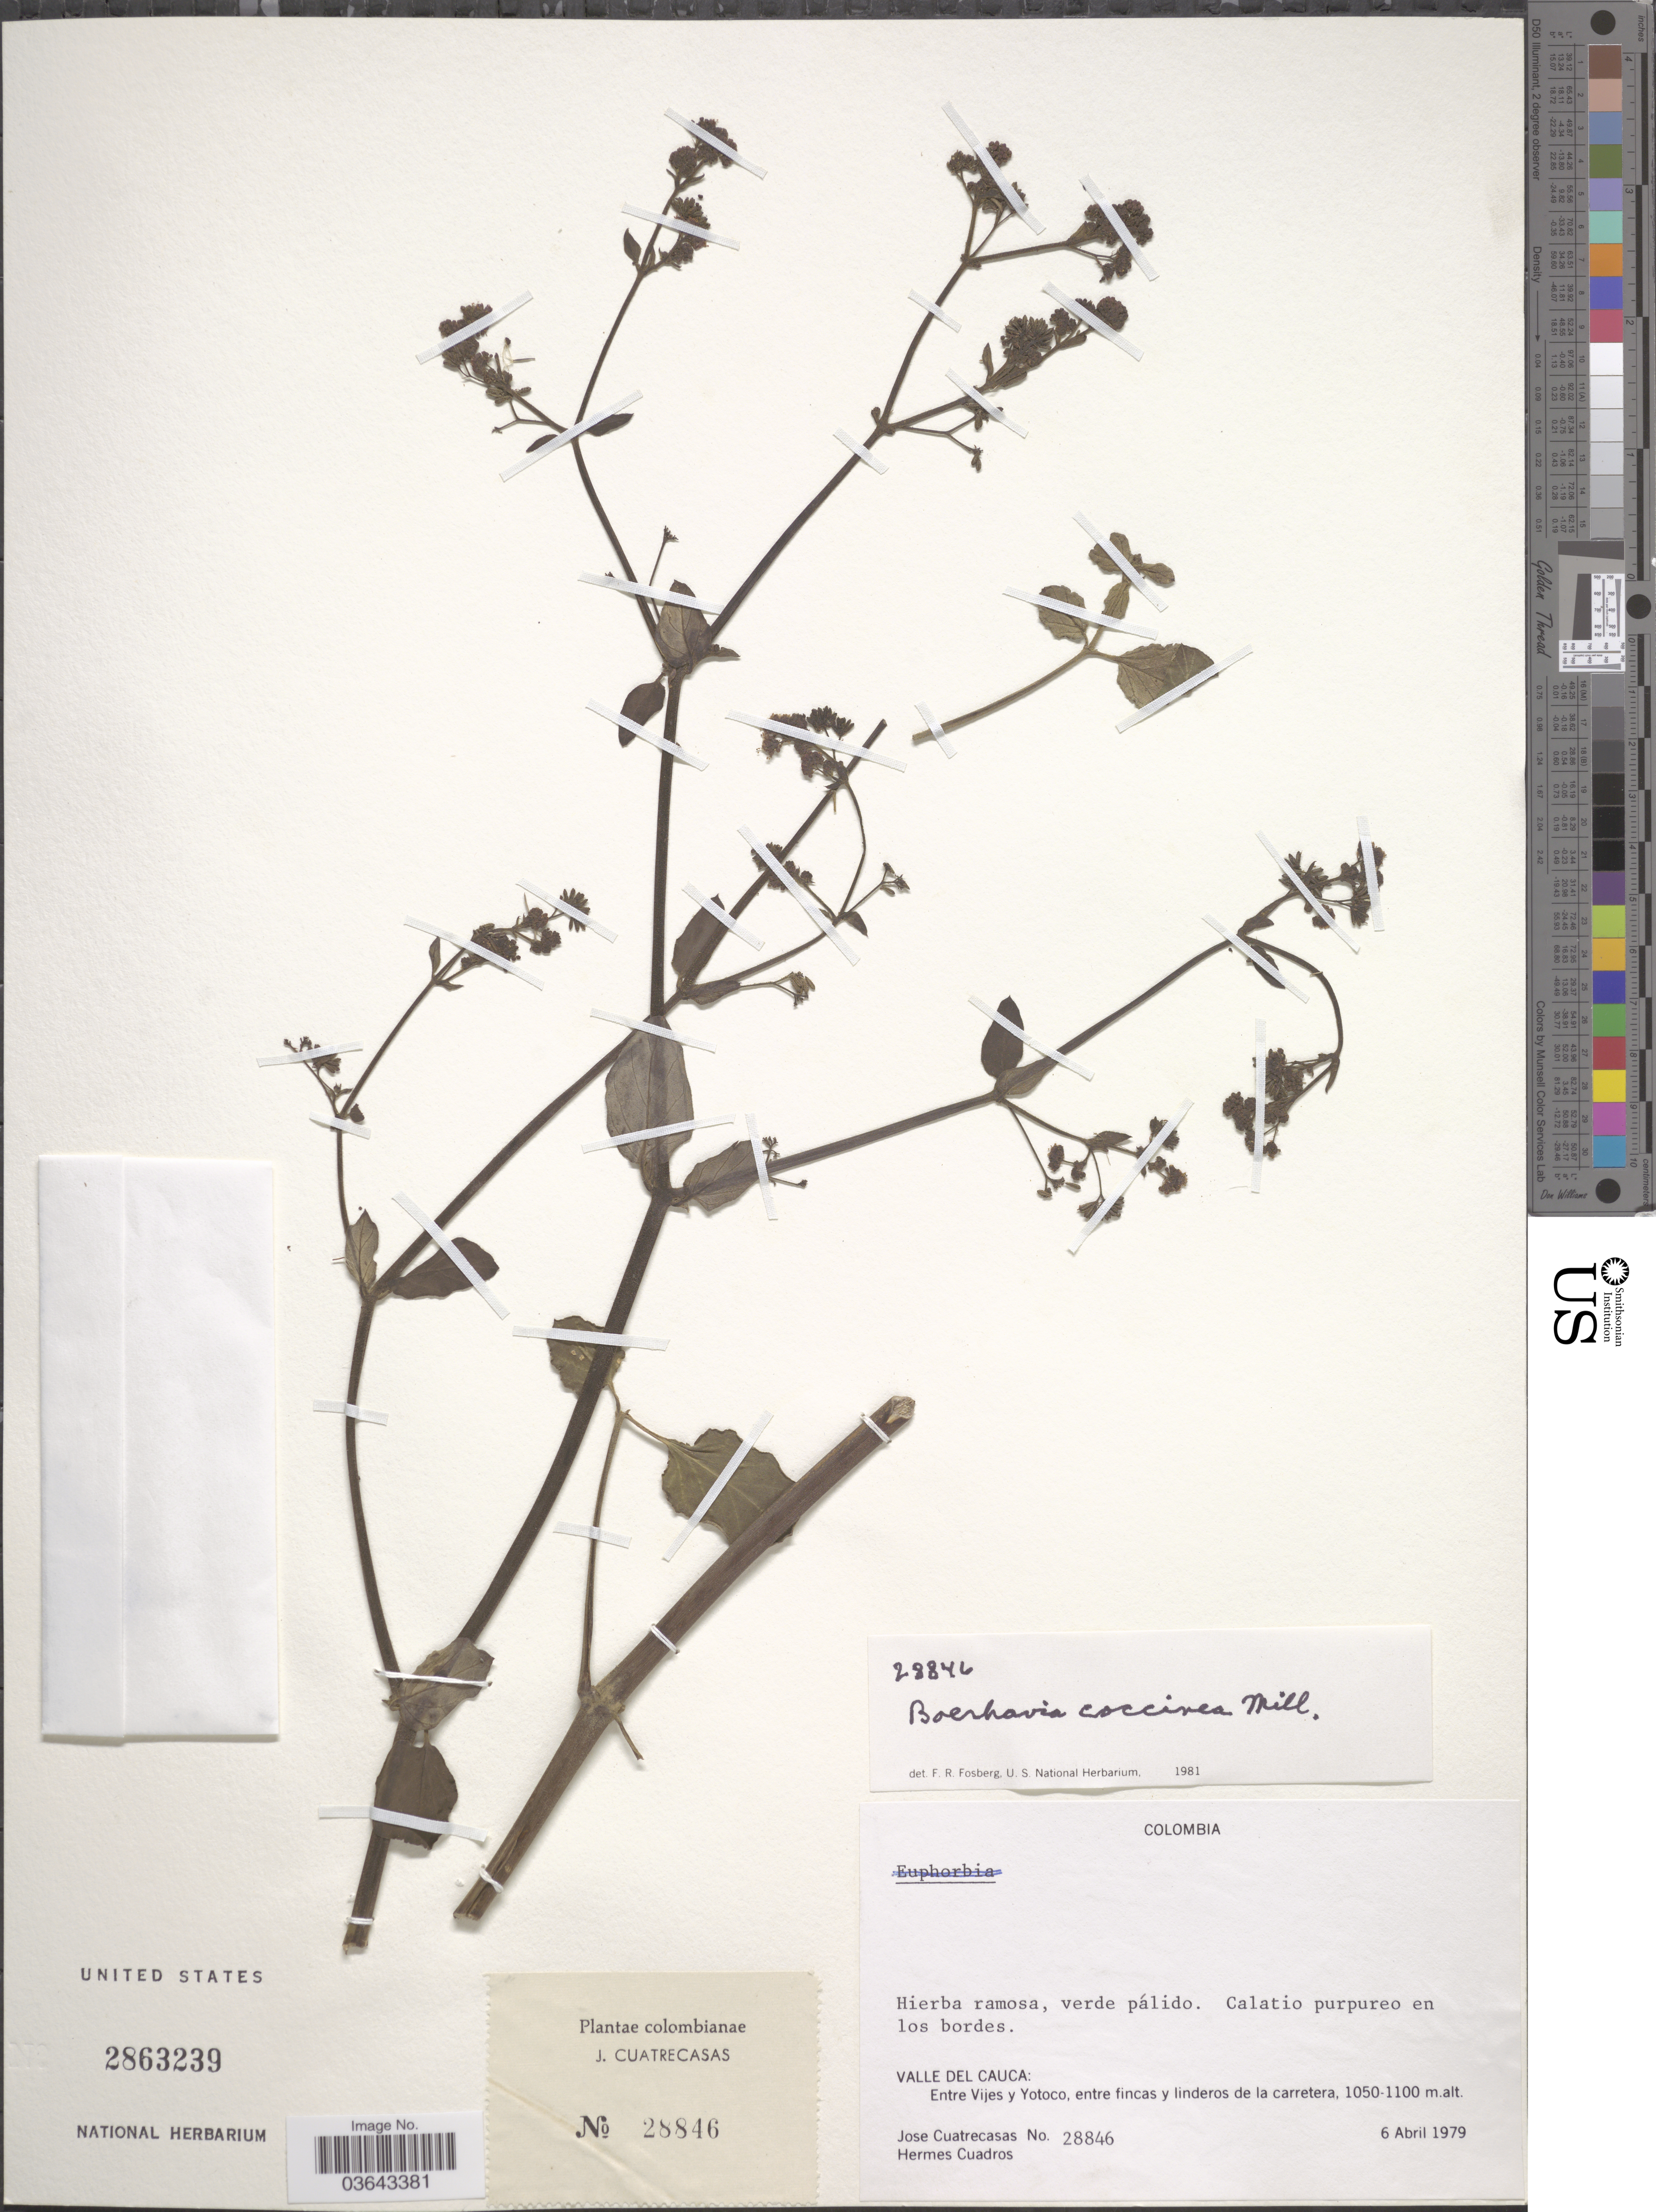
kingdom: Plantae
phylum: Tracheophyta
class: Magnoliopsida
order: Caryophyllales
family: Nyctaginaceae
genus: Boerhavia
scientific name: Boerhavia diffusa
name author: L.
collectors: J. Cuatrecasas & H. Cuadros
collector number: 28846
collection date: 1979-04-06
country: Colombia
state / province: Valle del Cauca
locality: Entre Vijes y Yotoco, entre fincas y linderos d ela carretera.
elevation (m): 1050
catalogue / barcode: US 2863239